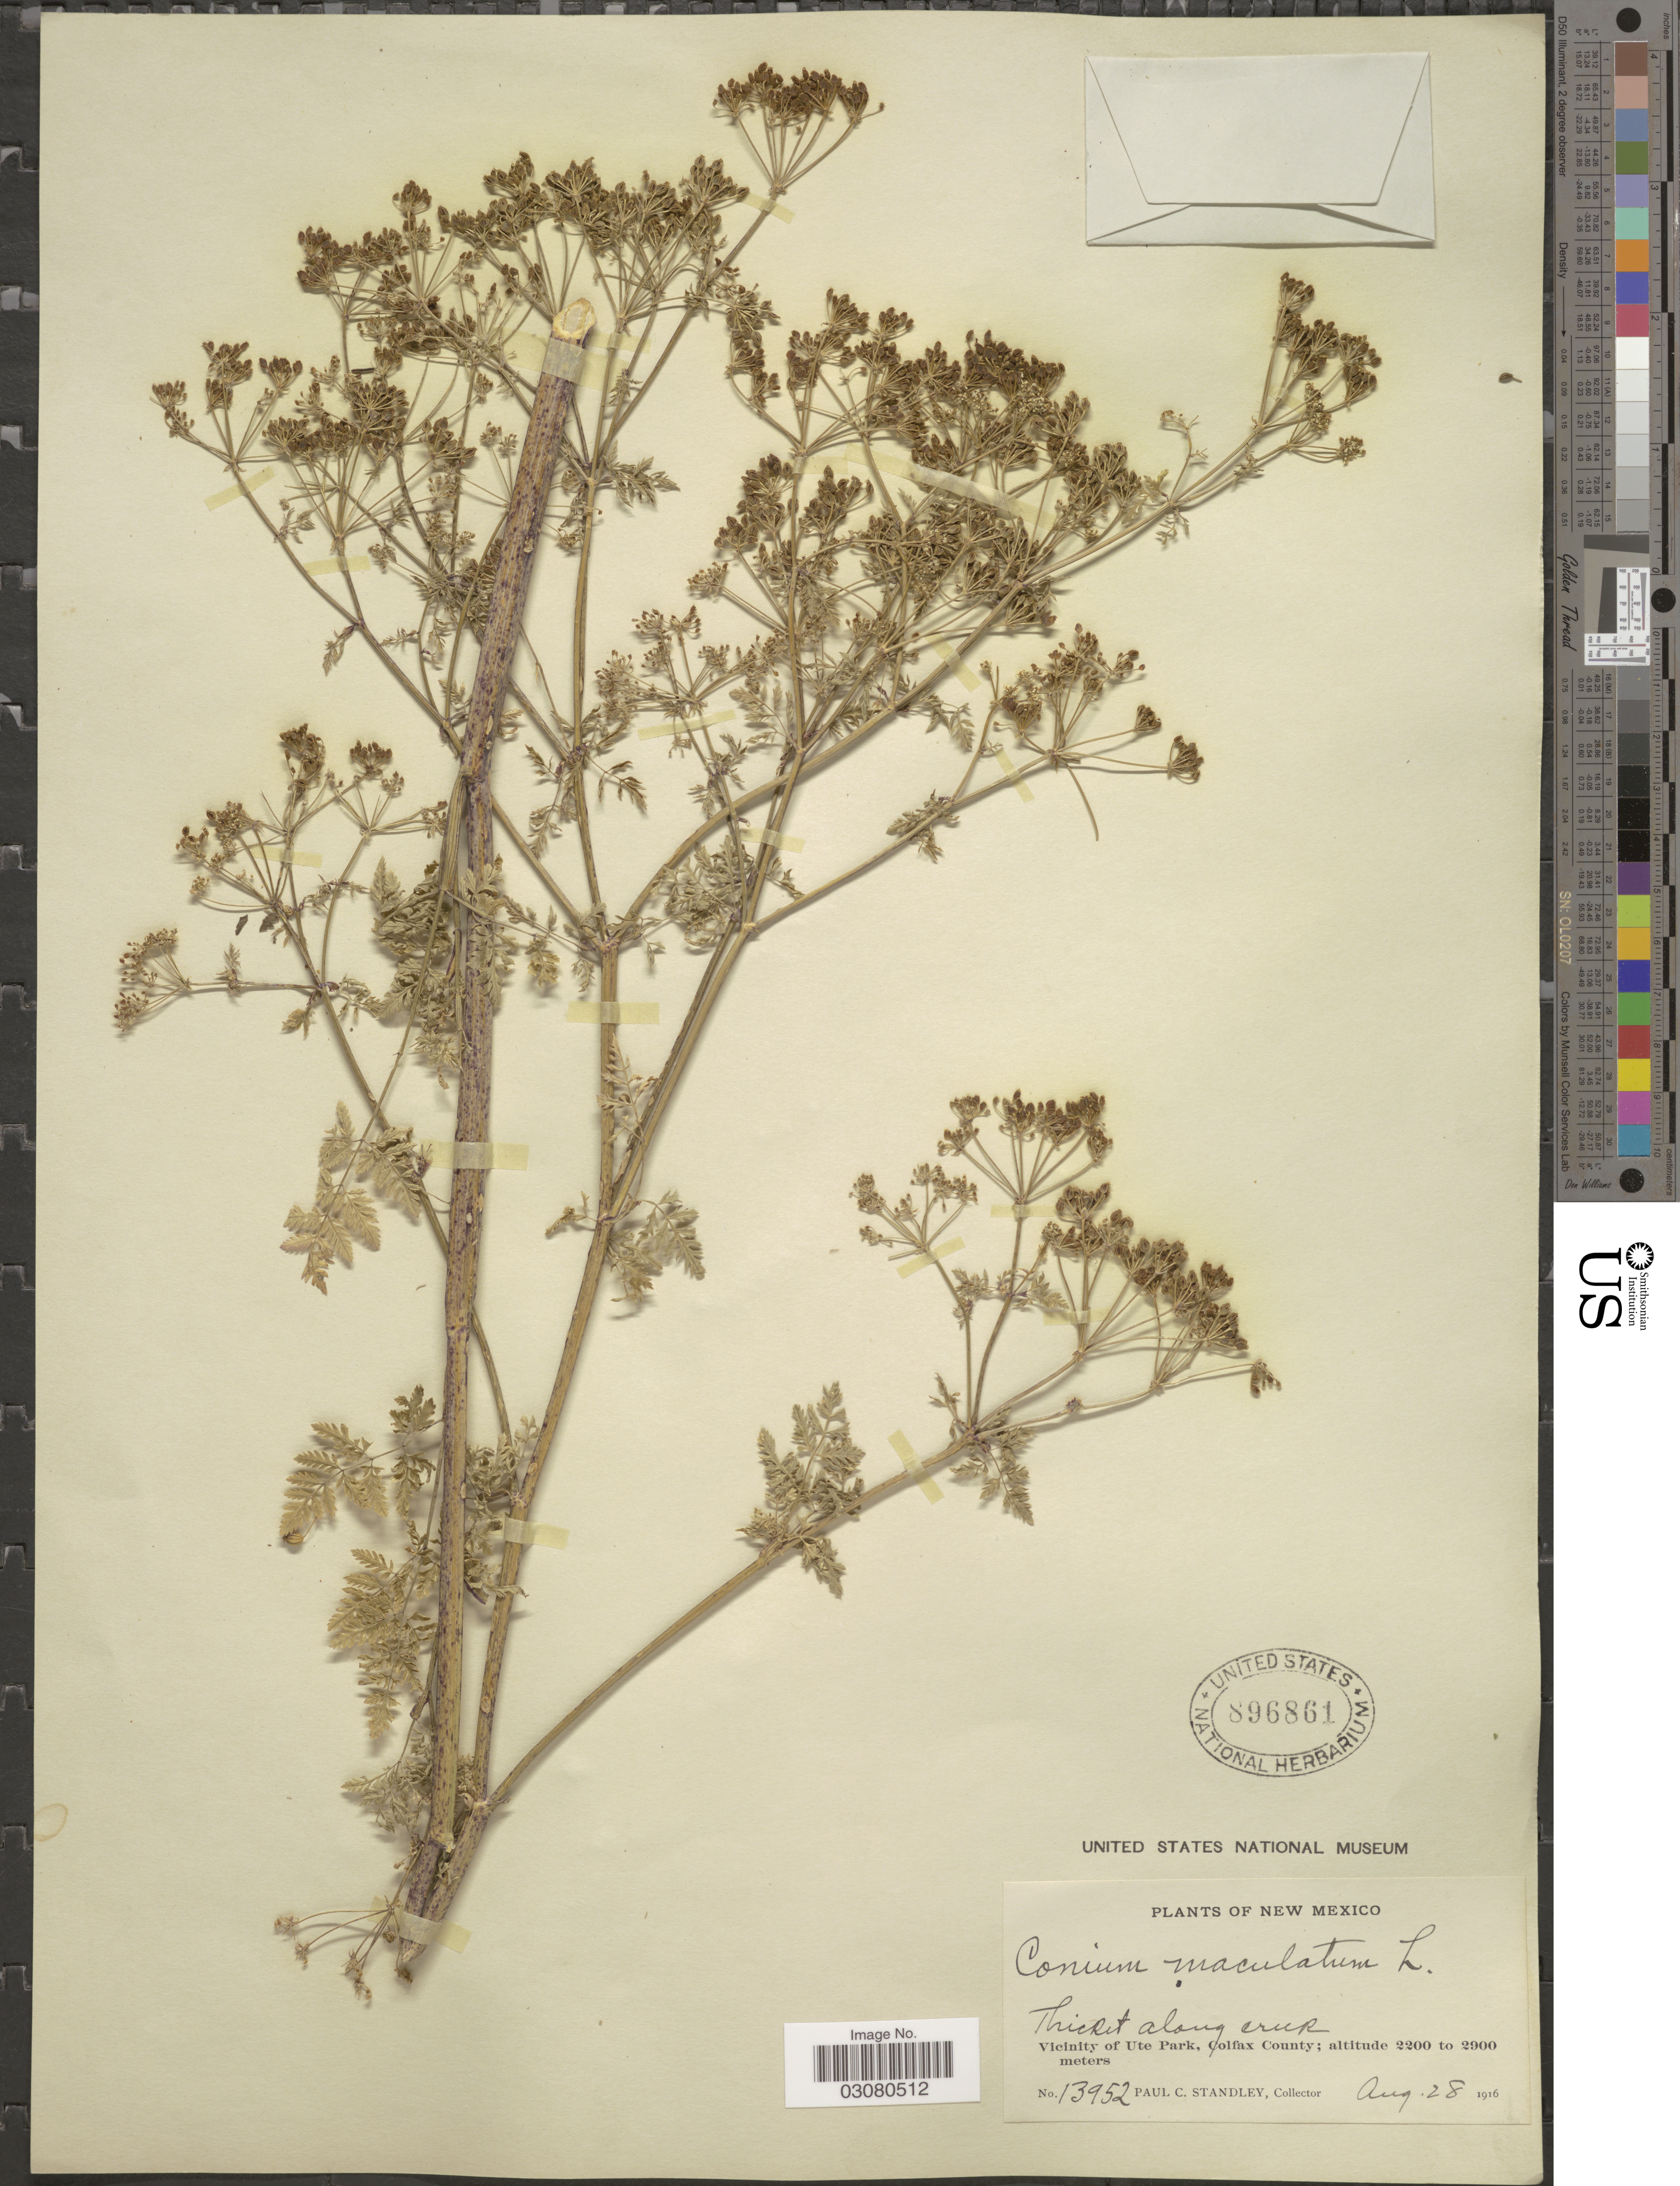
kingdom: Plantae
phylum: Tracheophyta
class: Magnoliopsida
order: Apiales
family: Apiaceae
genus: Conium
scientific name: Conium maculatum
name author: L.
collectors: P. C. Standley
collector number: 13952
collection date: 1916-08-28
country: United States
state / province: New Mexico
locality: Thicket along creek. Vicinity of Ute Park, Colfax County.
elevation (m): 2200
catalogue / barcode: US 896861